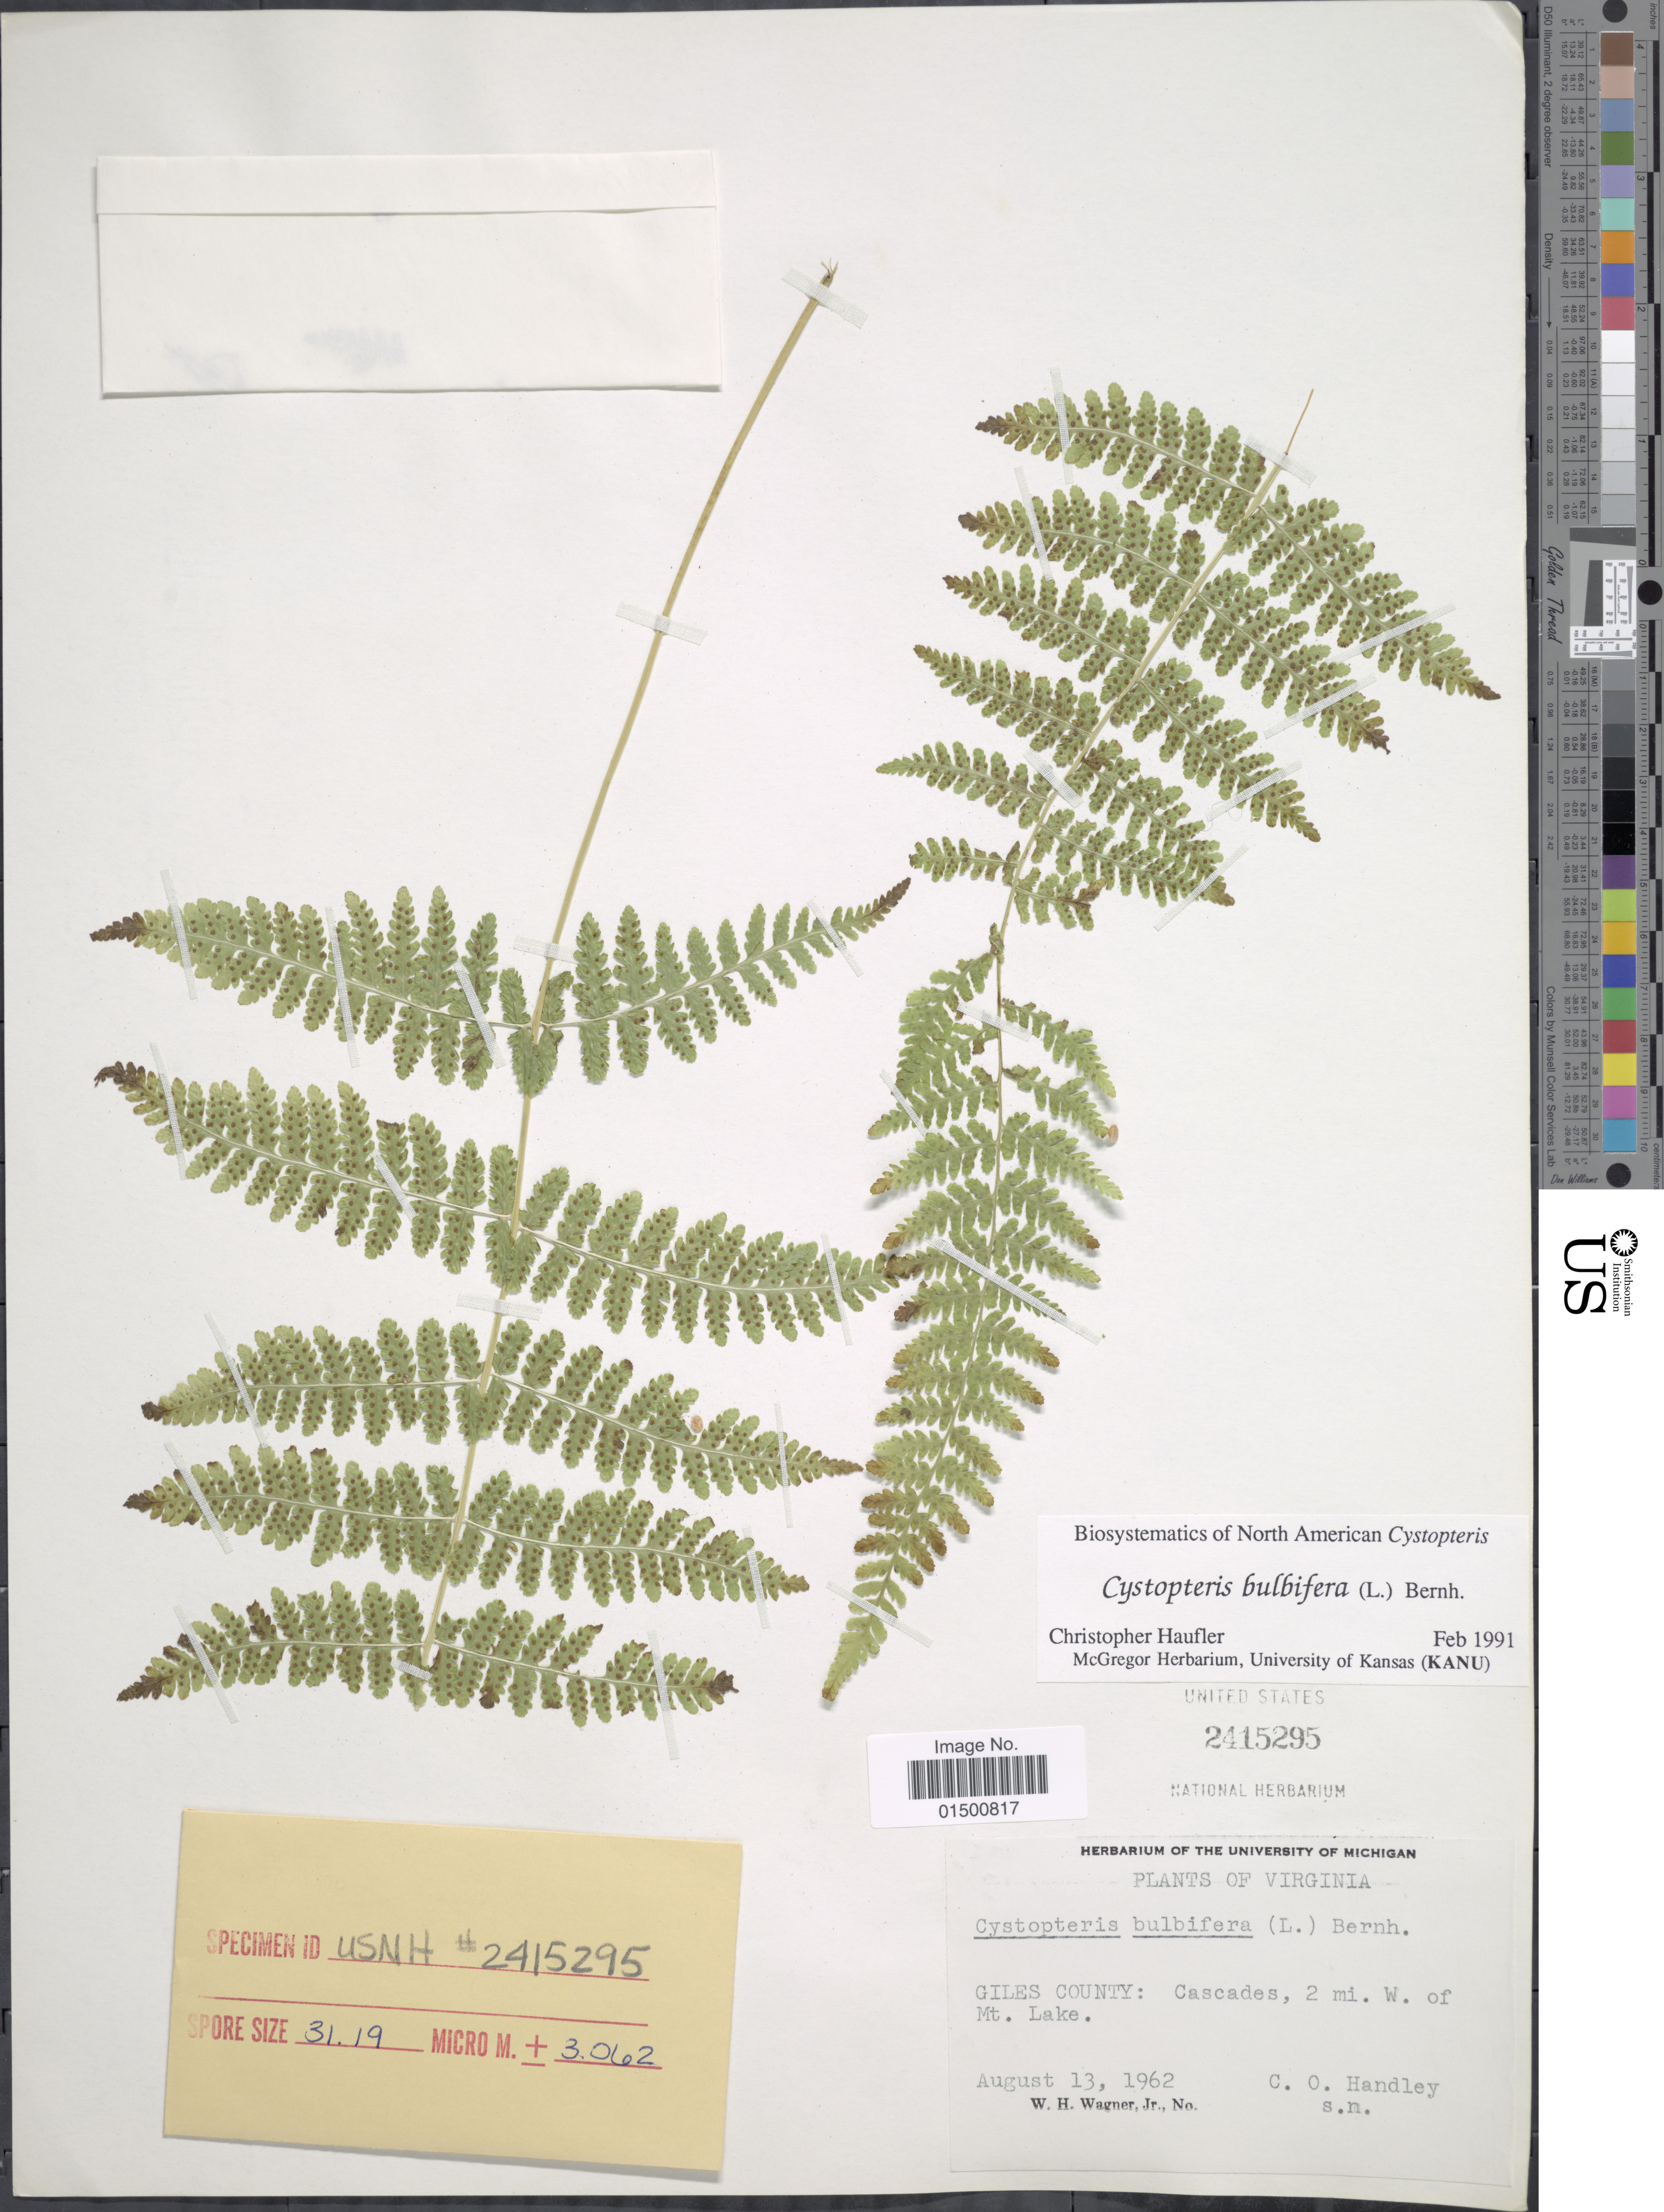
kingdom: Plantae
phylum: Tracheophyta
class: Polypodiopsida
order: Polypodiales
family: Cystopteridaceae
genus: Cystopteris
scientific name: Cystopteris bulbifera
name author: (L.) Bernh.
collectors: C. O. Handley & W. H. Wagner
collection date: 1962-08-13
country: United States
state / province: Virginia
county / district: Giles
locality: Cascades, 2 mi. W. of Mt. Lake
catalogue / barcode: US 2415295